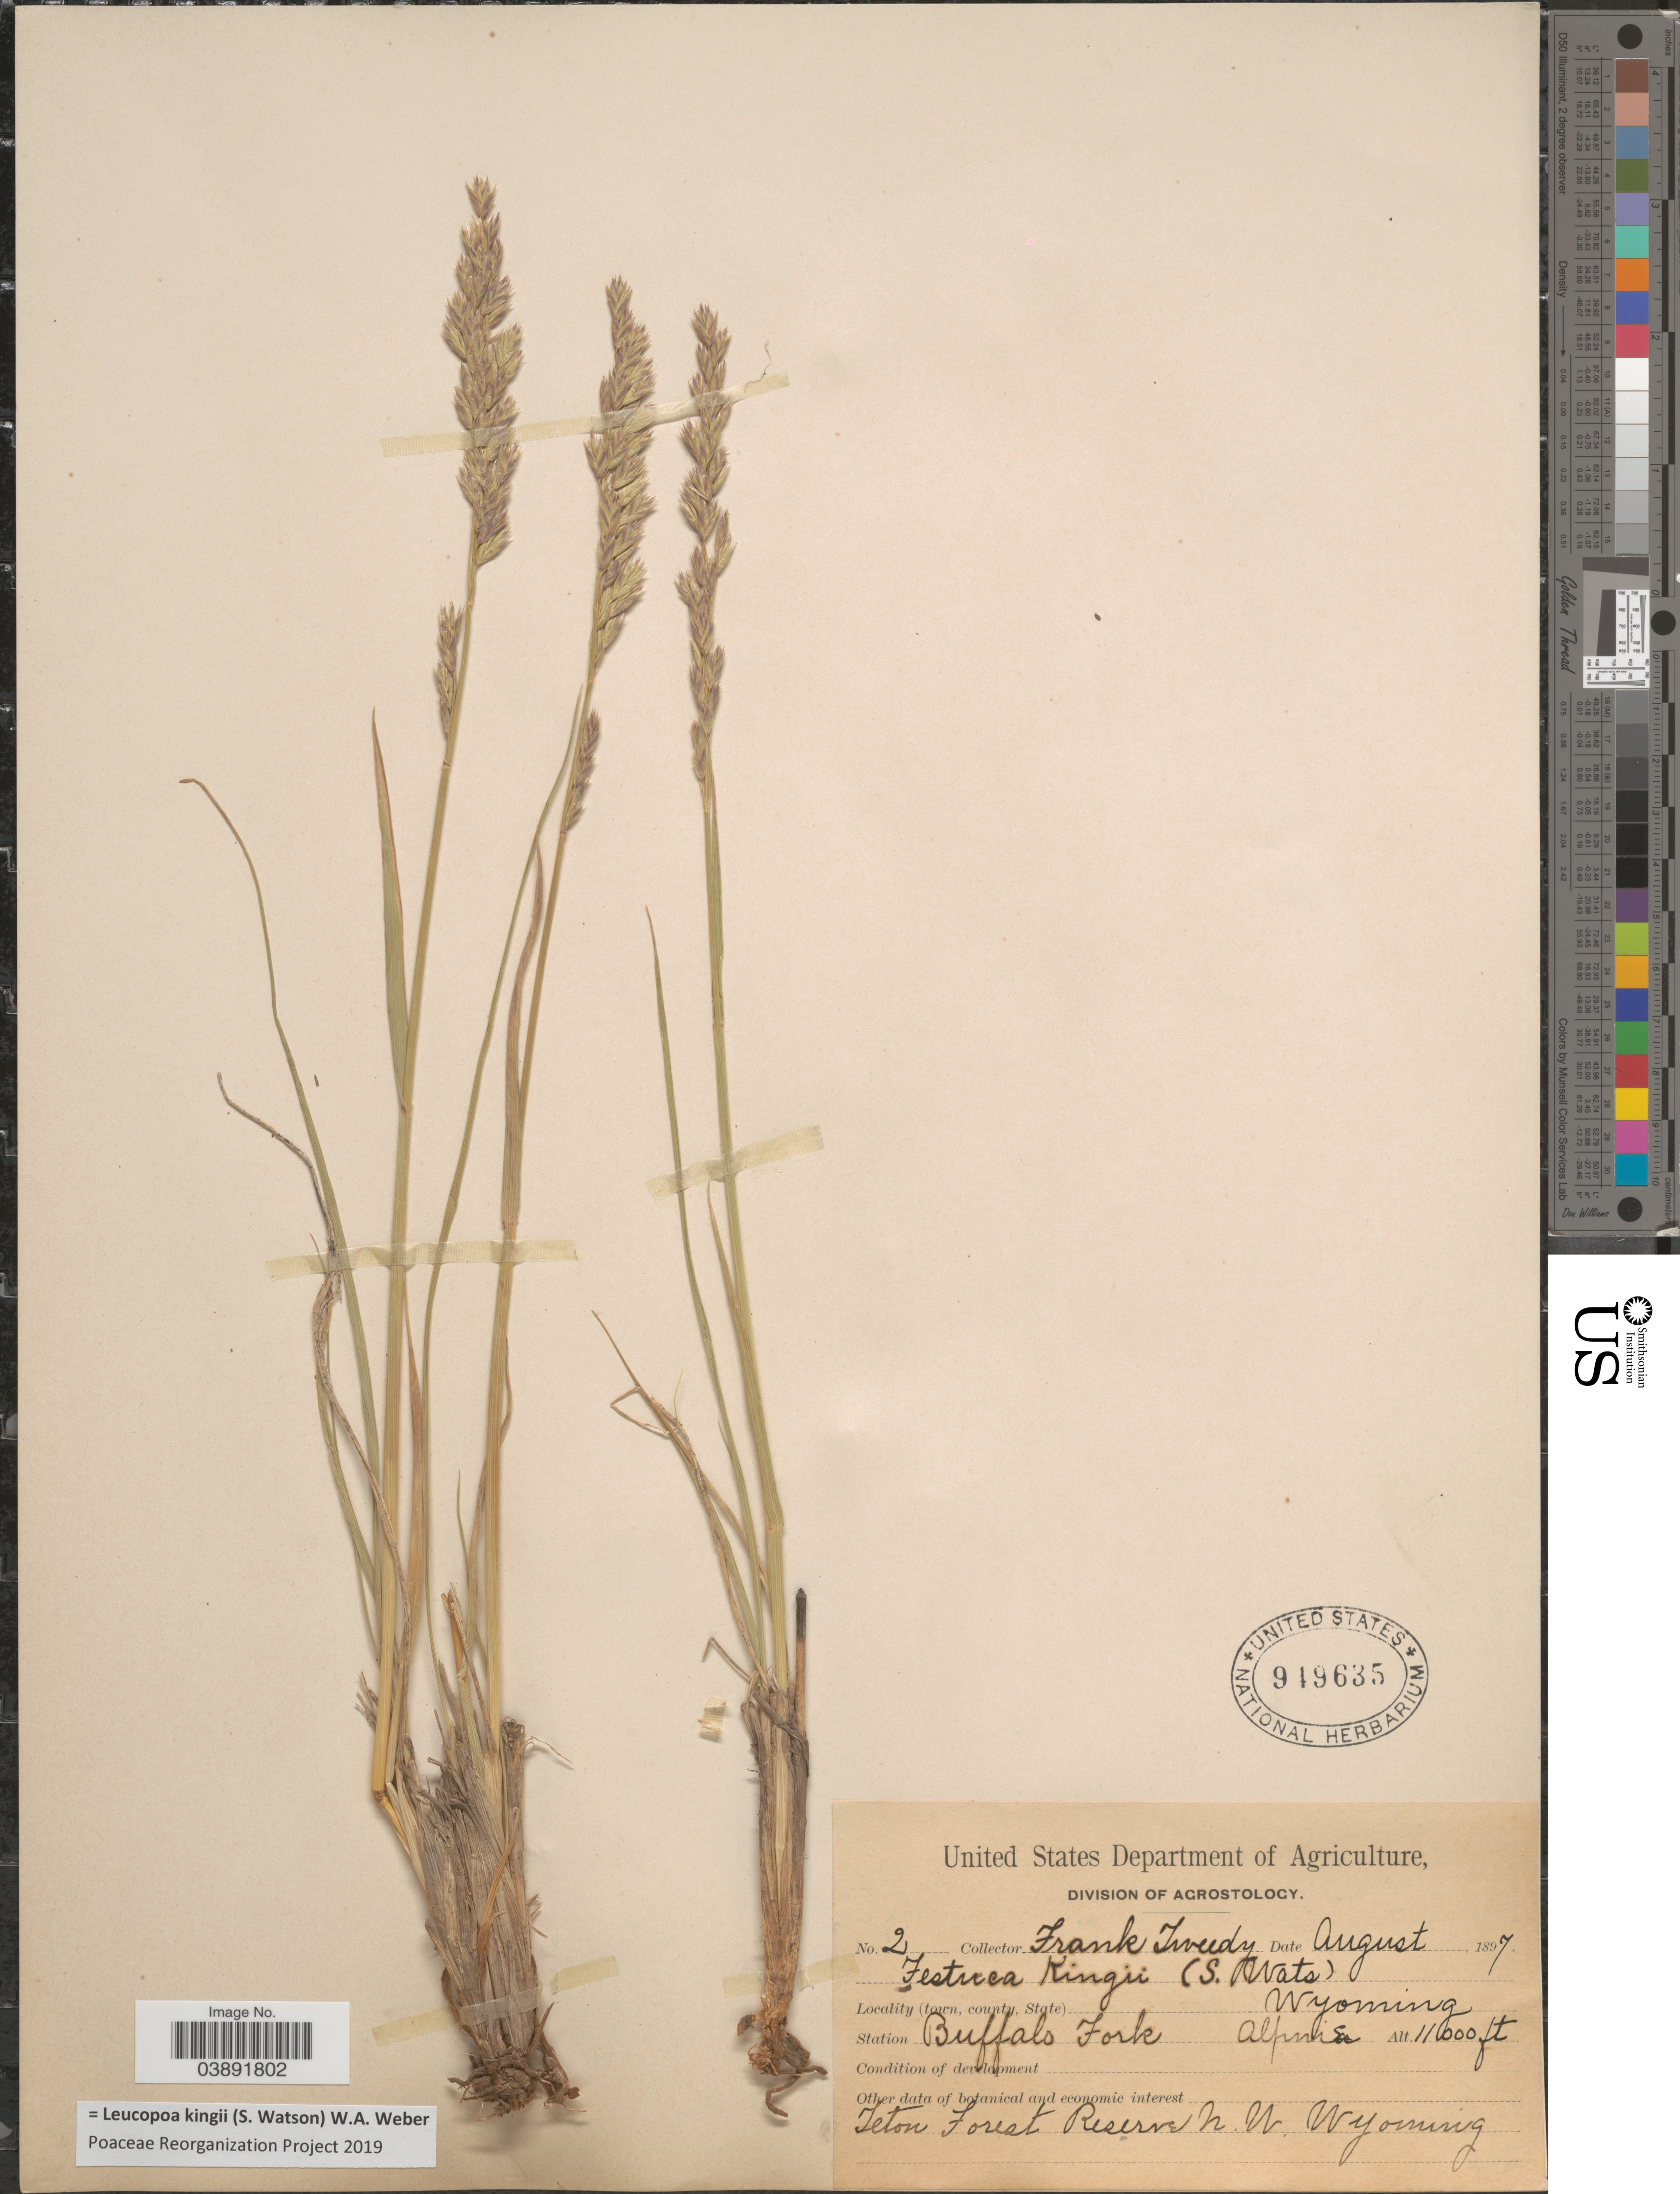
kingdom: Plantae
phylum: Tracheophyta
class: Liliopsida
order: Poales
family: Poaceae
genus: Hesperochloa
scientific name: Hesperochloa kingii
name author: (S. Watson) Rydb.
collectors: F. Tweedy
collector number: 2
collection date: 1897-08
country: United States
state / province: Wyoming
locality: Station Buffalo Fork Alpine. Teton Forest Reserve N.W. Wyoming.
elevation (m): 3353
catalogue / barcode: US 949635